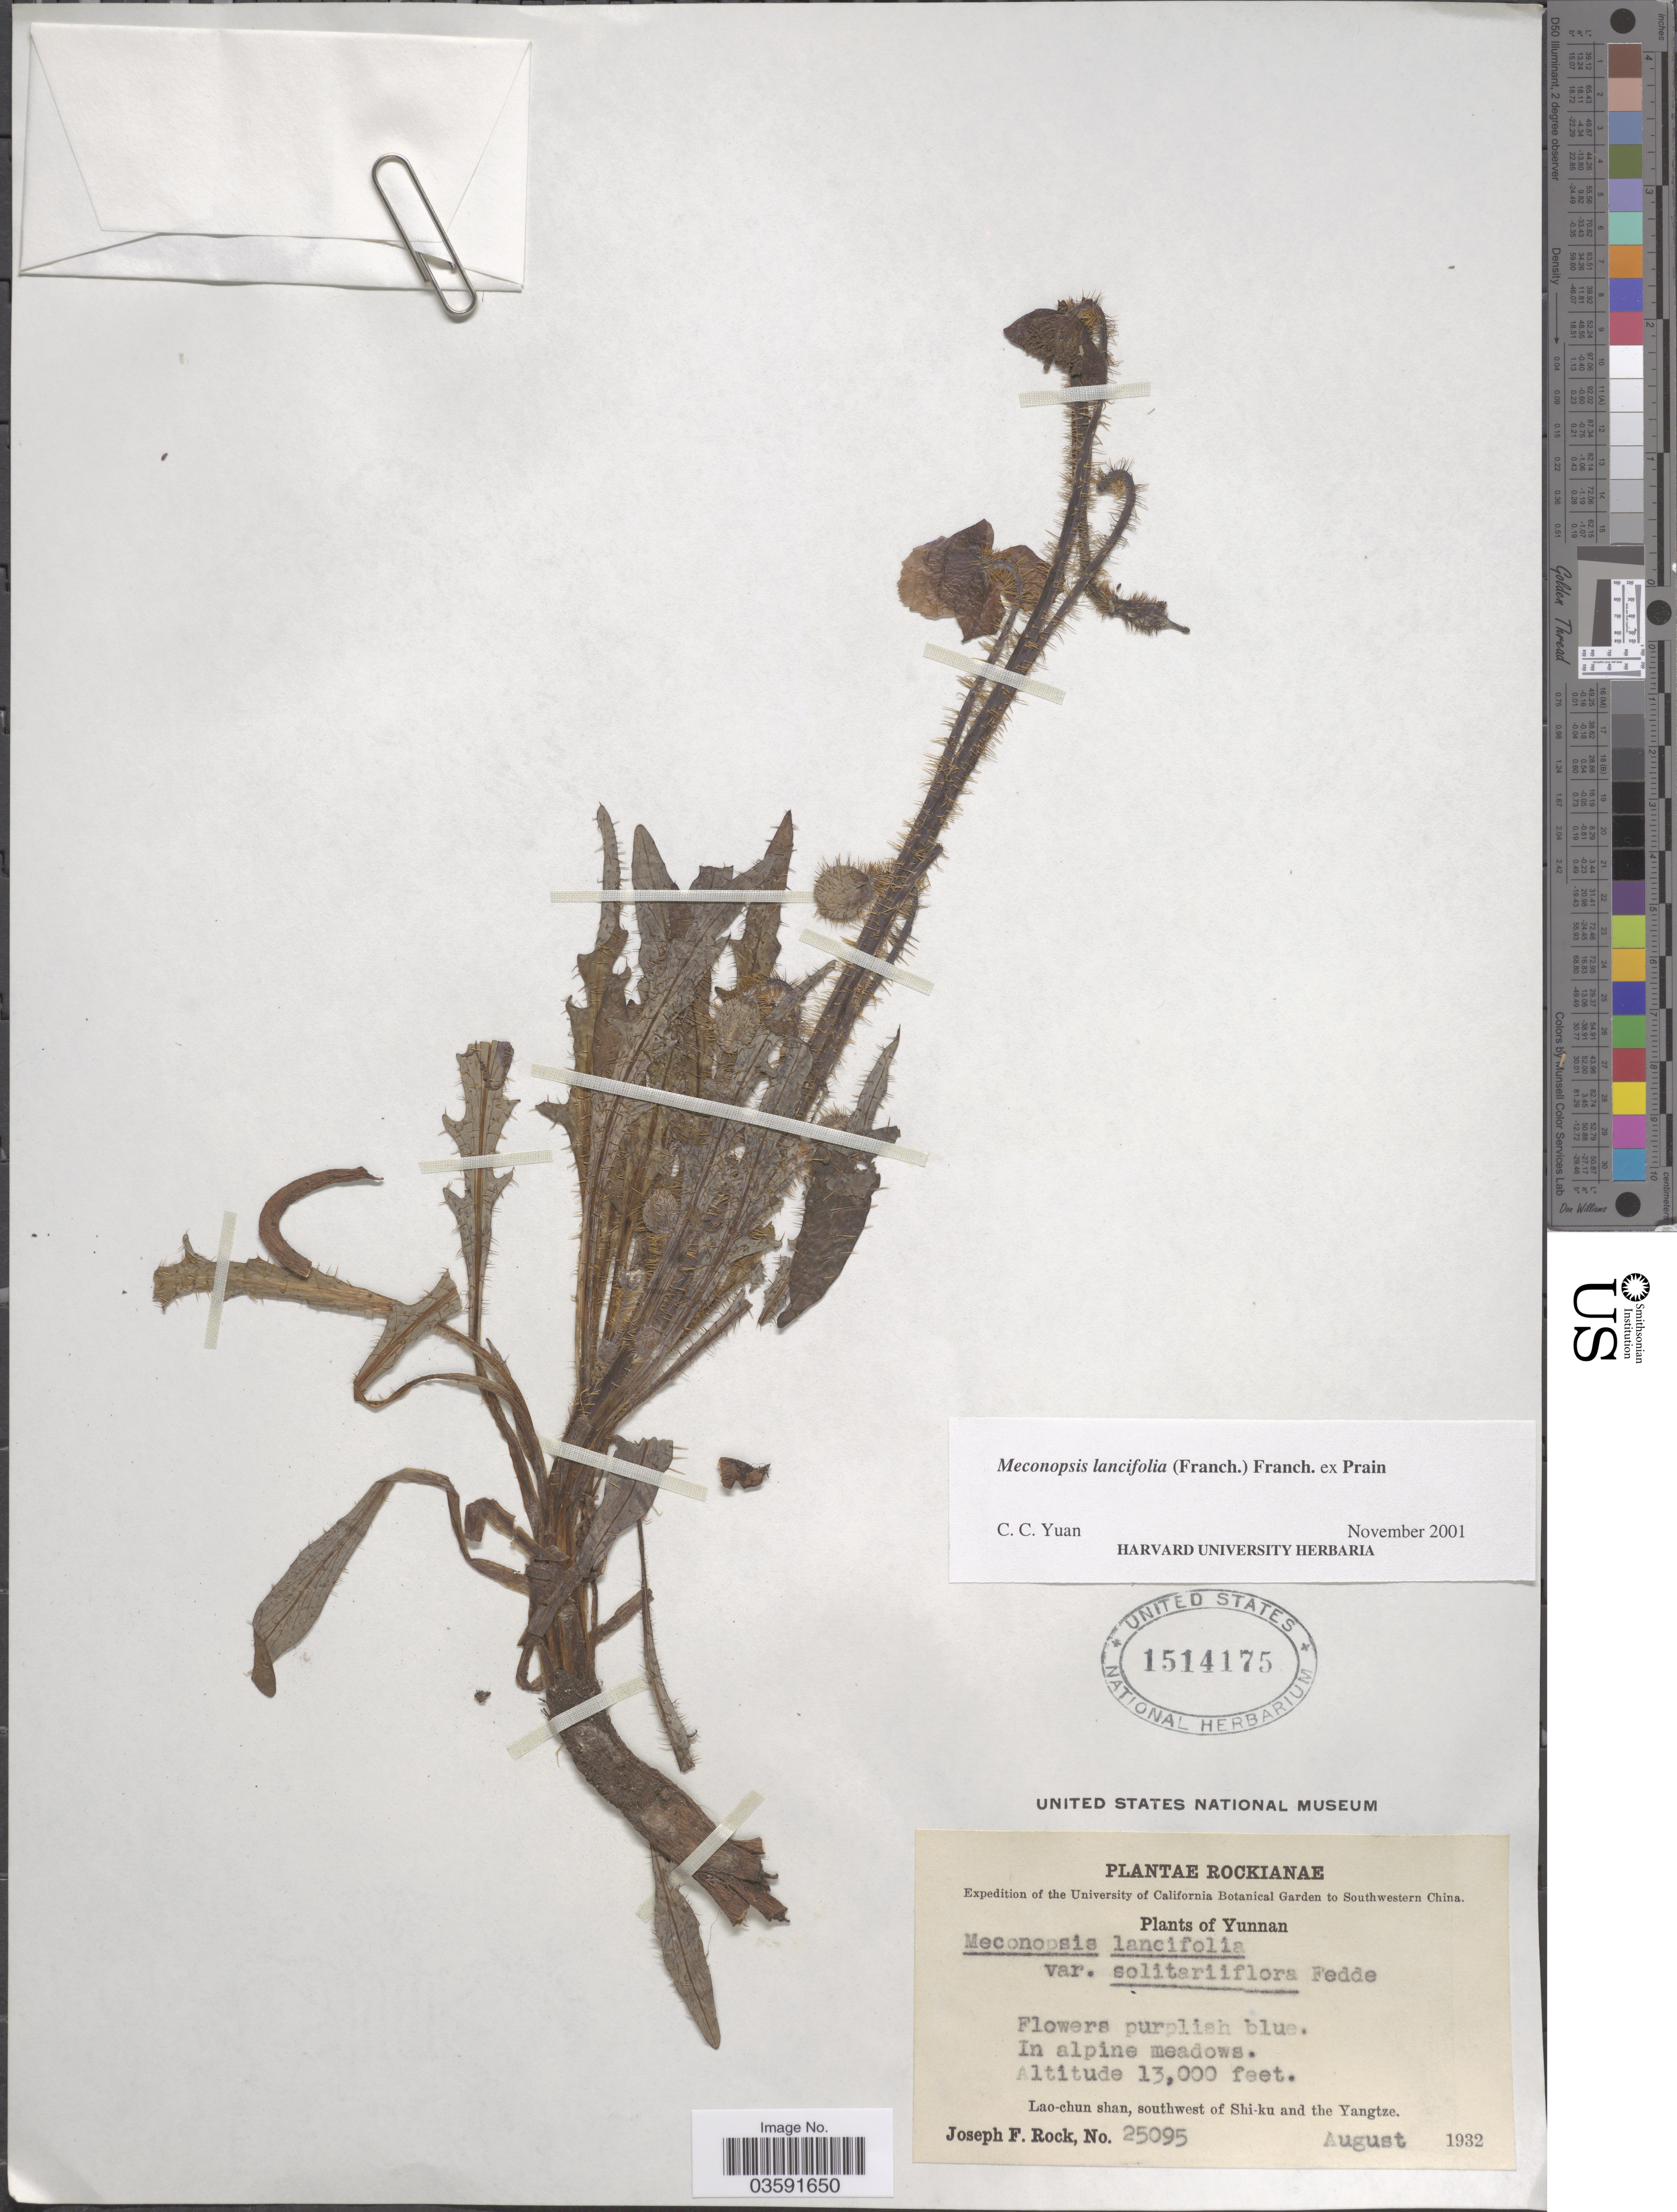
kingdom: Plantae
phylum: Tracheophyta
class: Magnoliopsida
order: Ranunculales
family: Papaveraceae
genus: Meconopsis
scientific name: Meconopsis lancifolia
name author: Franch. ex Prain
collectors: J. F. Rock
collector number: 25095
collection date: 1932-08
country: China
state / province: Yunnan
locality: Souhtwestern China. Lao-chun shan, southwest of Shi-ku and the Yangtze.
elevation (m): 3962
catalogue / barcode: US 1514175